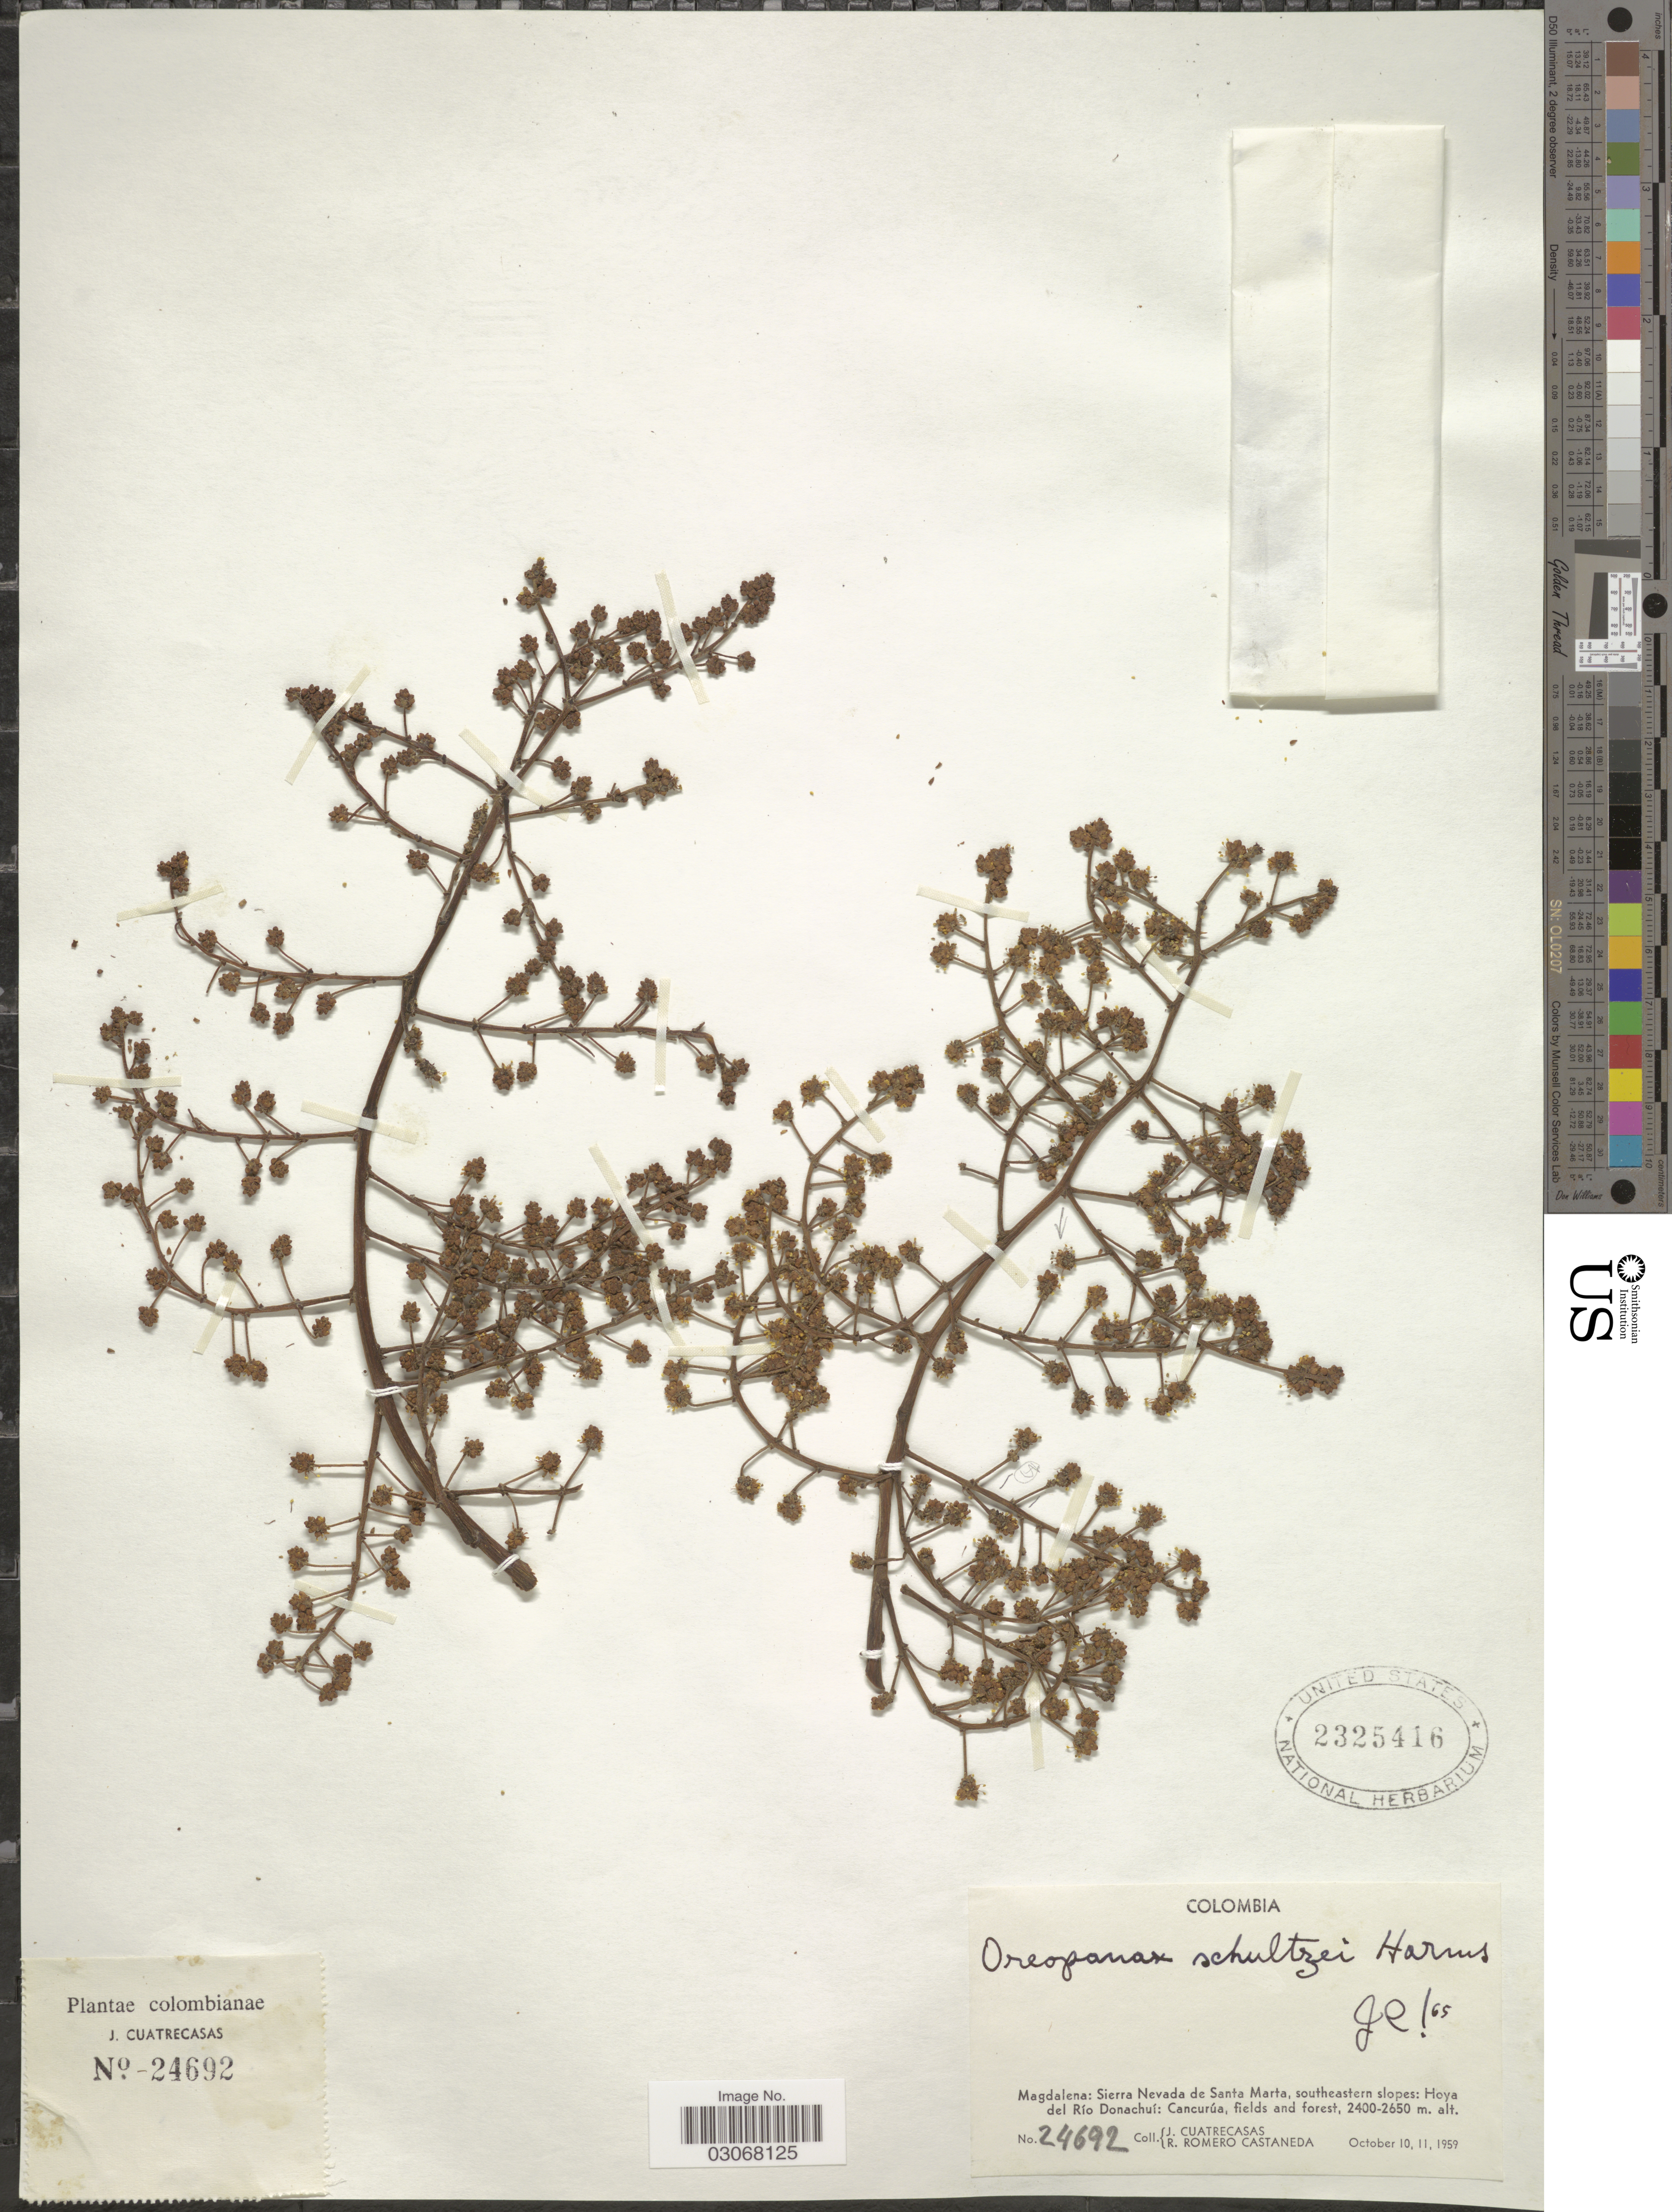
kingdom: Plantae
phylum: Tracheophyta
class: Magnoliopsida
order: Apiales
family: Araliaceae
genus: Oreopanax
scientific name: Oreopanax schultzei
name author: Harms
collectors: J. Cuatrecasas & R. Romero Castañeda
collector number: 24692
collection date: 1959-10-10/1959-10-11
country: Colombia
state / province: Magdalena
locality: Magdalena: Sierra Nevada de Santa Marta, southeastern slopes: Hoya del Río Donachuí: Cancurúa, fields and forest.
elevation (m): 2400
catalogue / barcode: US 2325416